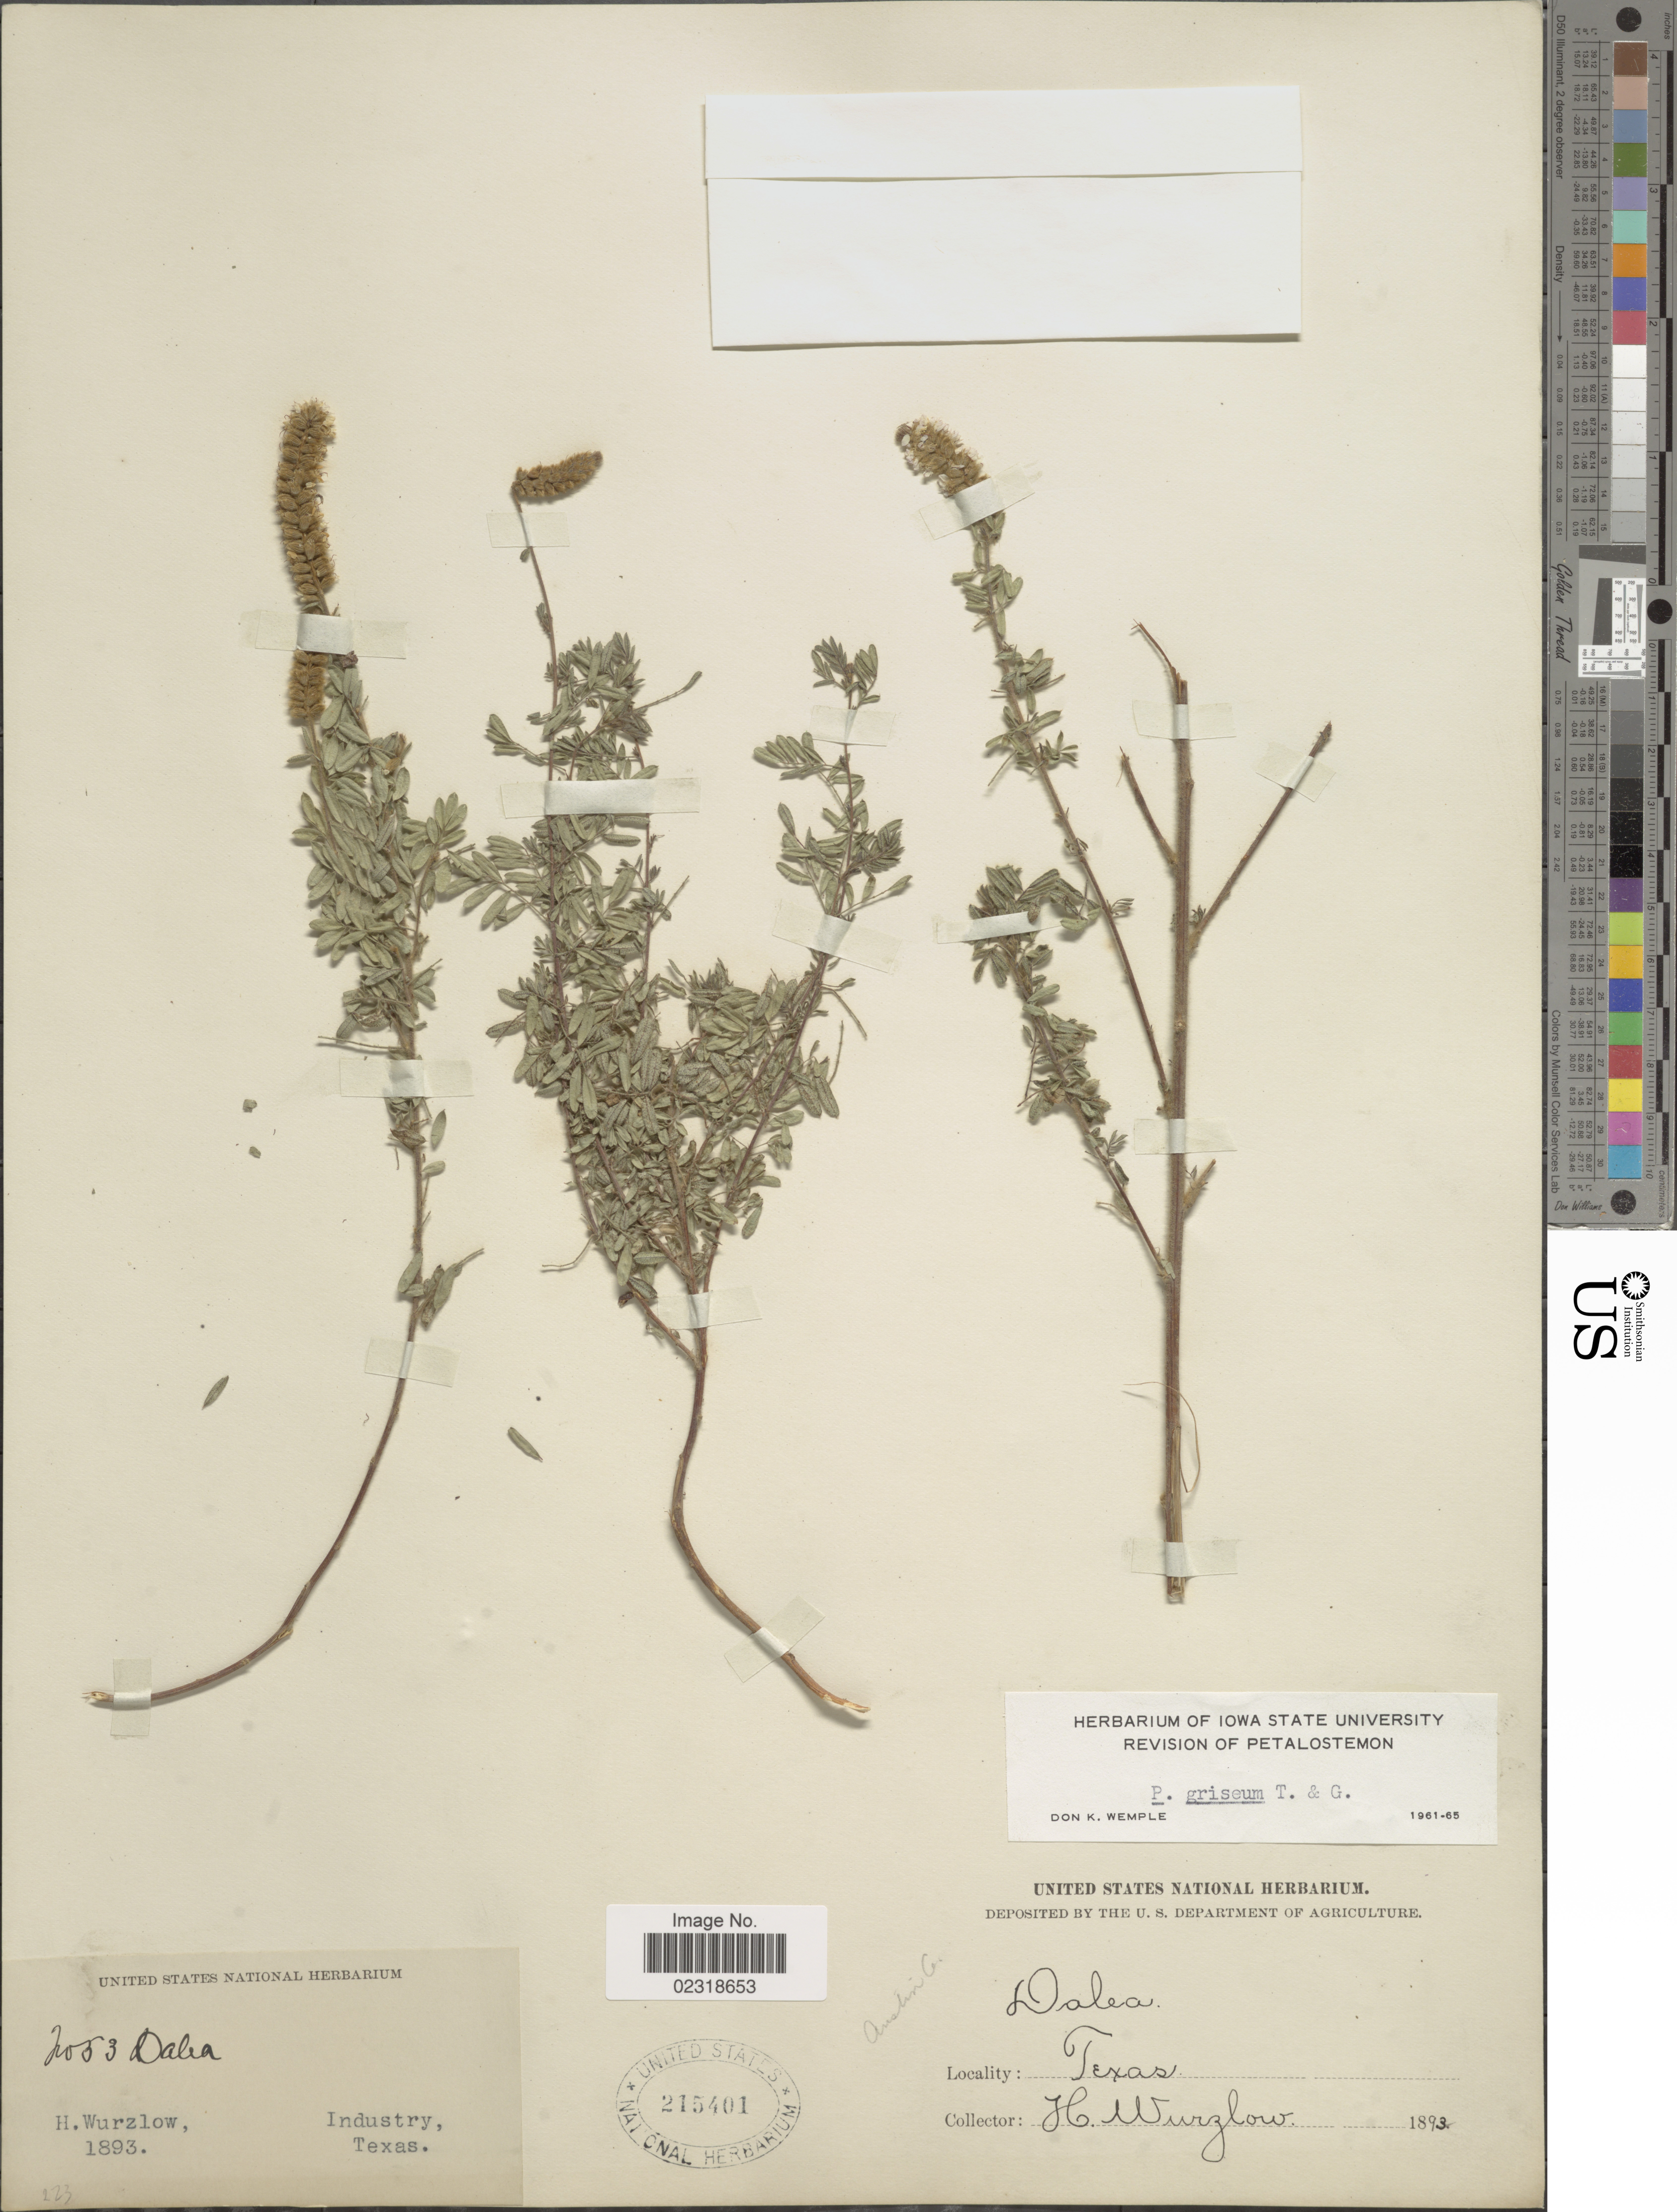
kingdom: Plantae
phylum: Tracheophyta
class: Magnoliopsida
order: Fabales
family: Fabaceae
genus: Dalea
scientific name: Dalea villosa var. grisea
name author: (Torr. & A. Gray) Barneby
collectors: H. Wurzlow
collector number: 53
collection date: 1893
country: United States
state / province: Texas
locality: Industry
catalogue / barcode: US 215401